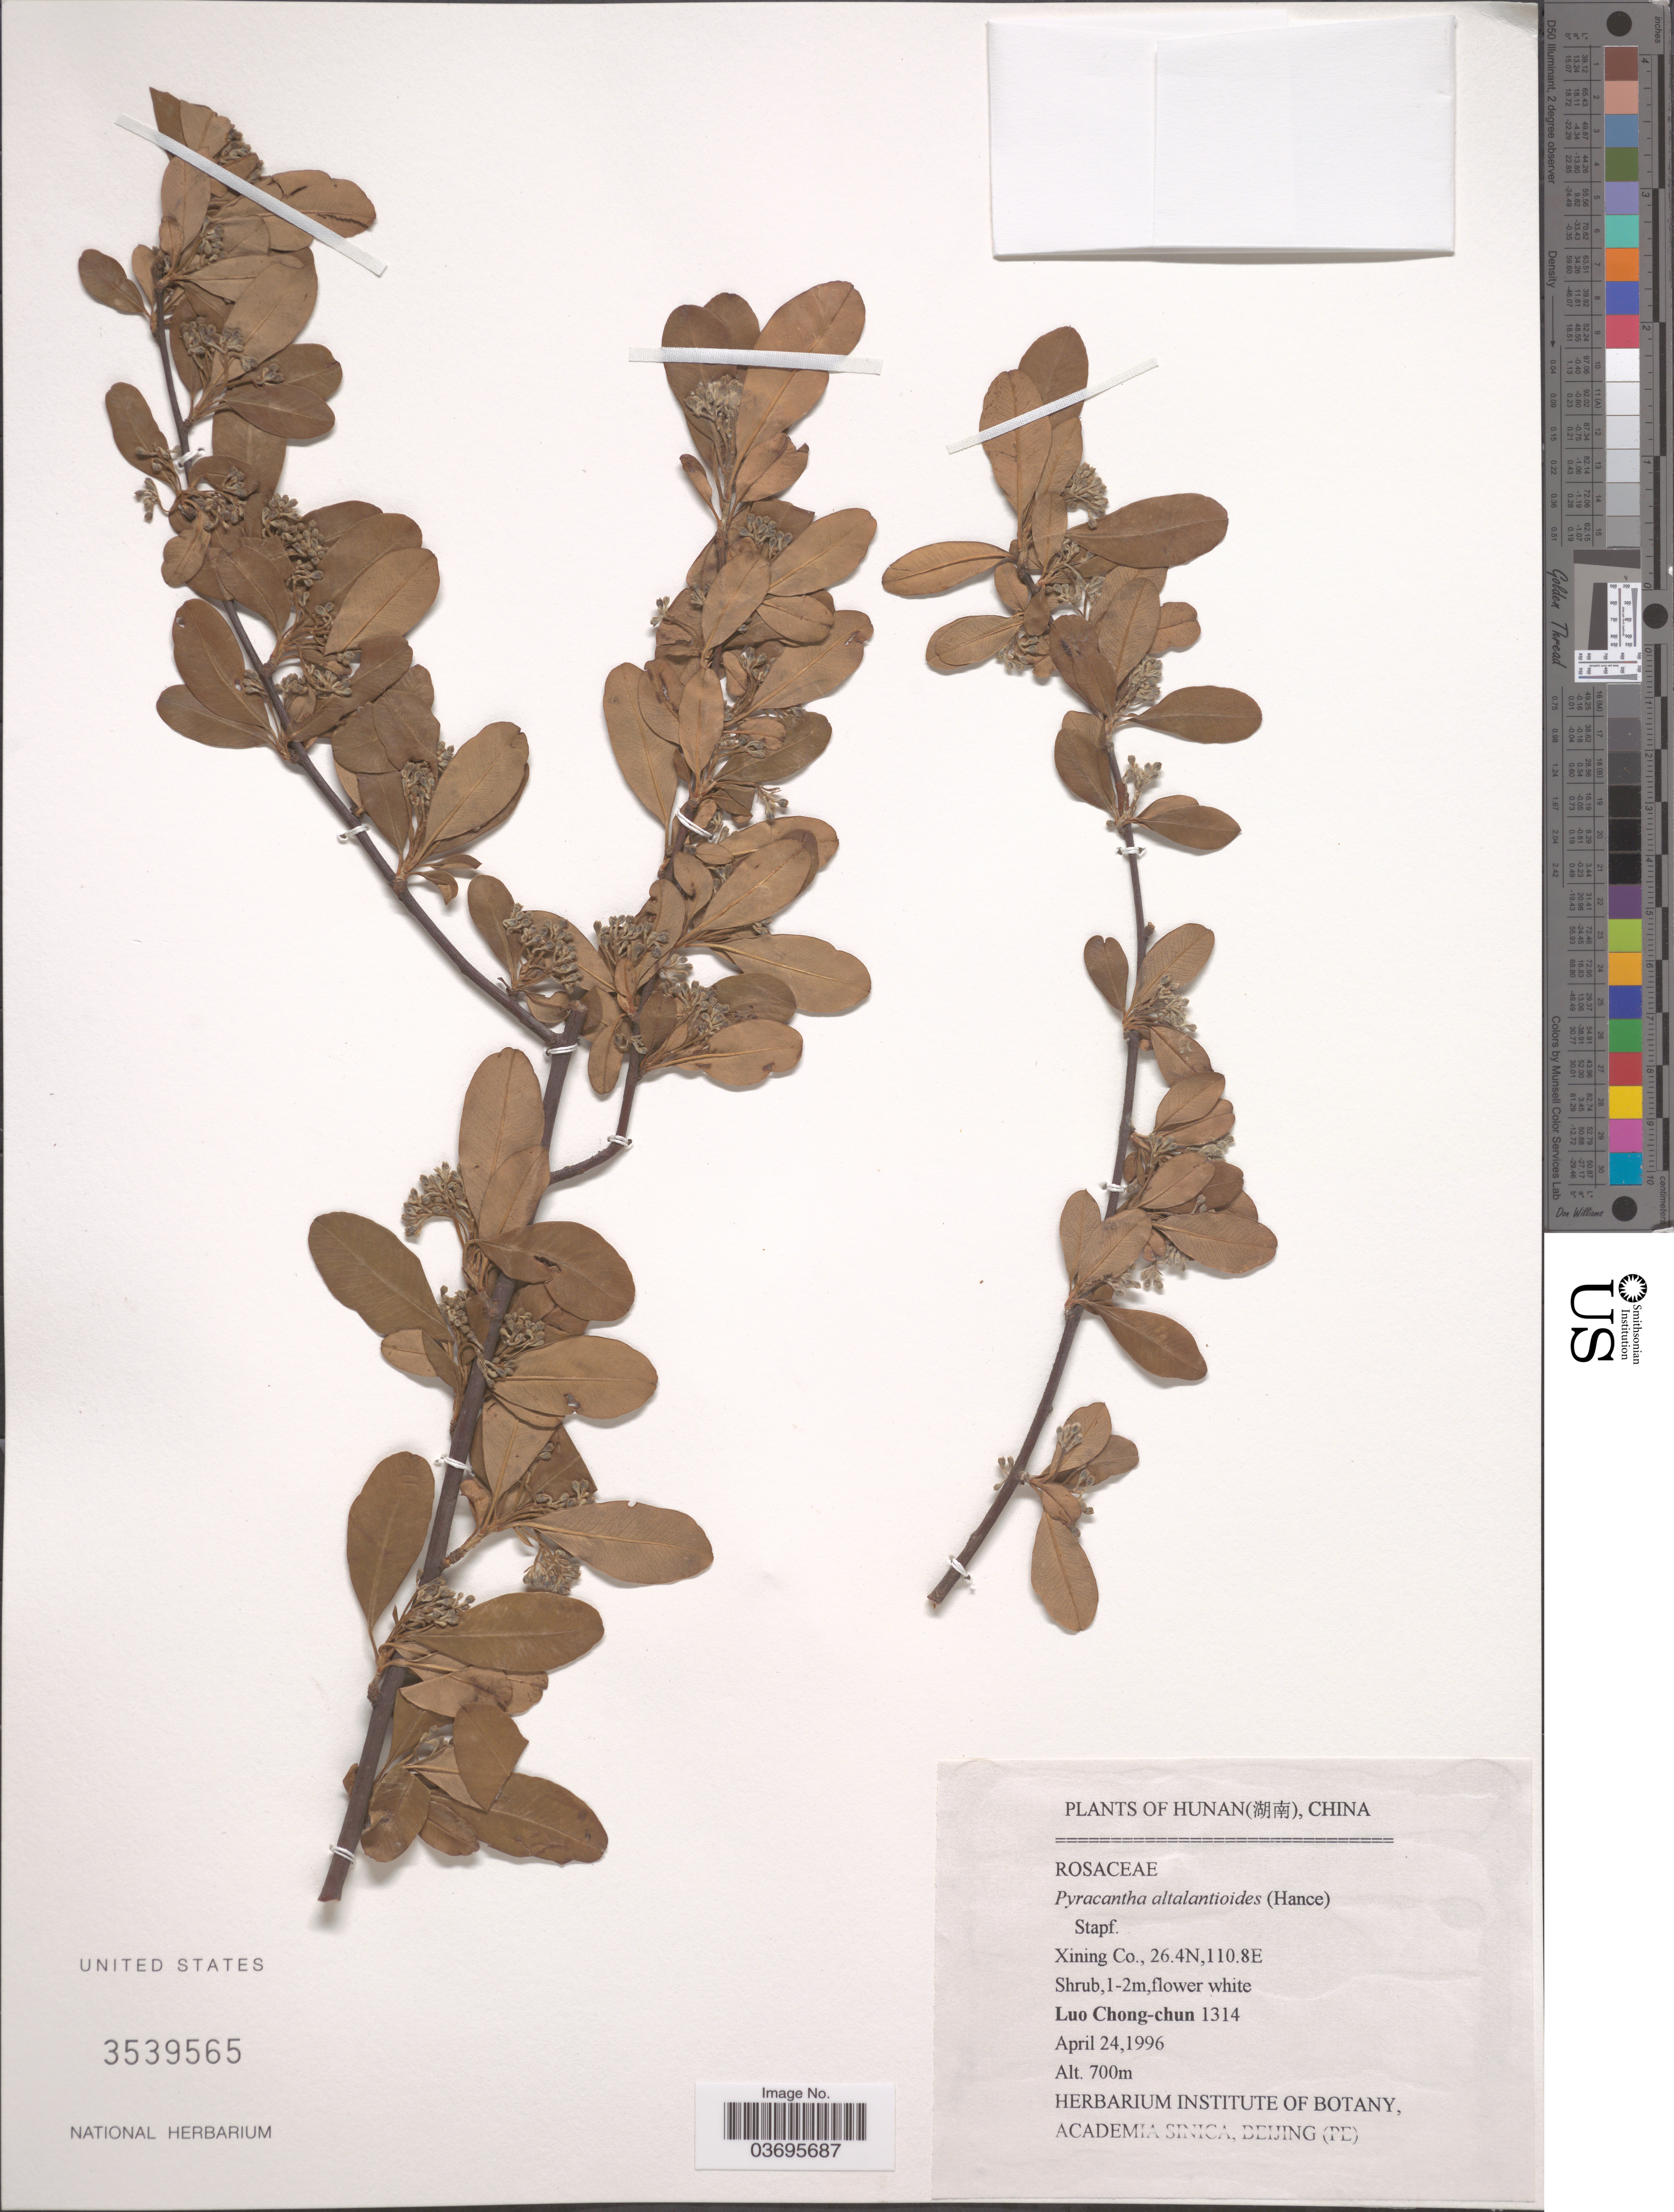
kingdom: Plantae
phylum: Tracheophyta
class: Magnoliopsida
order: Rosales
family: Rosaceae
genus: Pyracantha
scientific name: Pyracantha atalantioides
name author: (Hance) Stapf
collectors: L. Chong-Chun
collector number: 1314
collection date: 1996-04-24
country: China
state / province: Hunan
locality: Hunan (X). Xining Co.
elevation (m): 700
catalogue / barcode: US 3539565